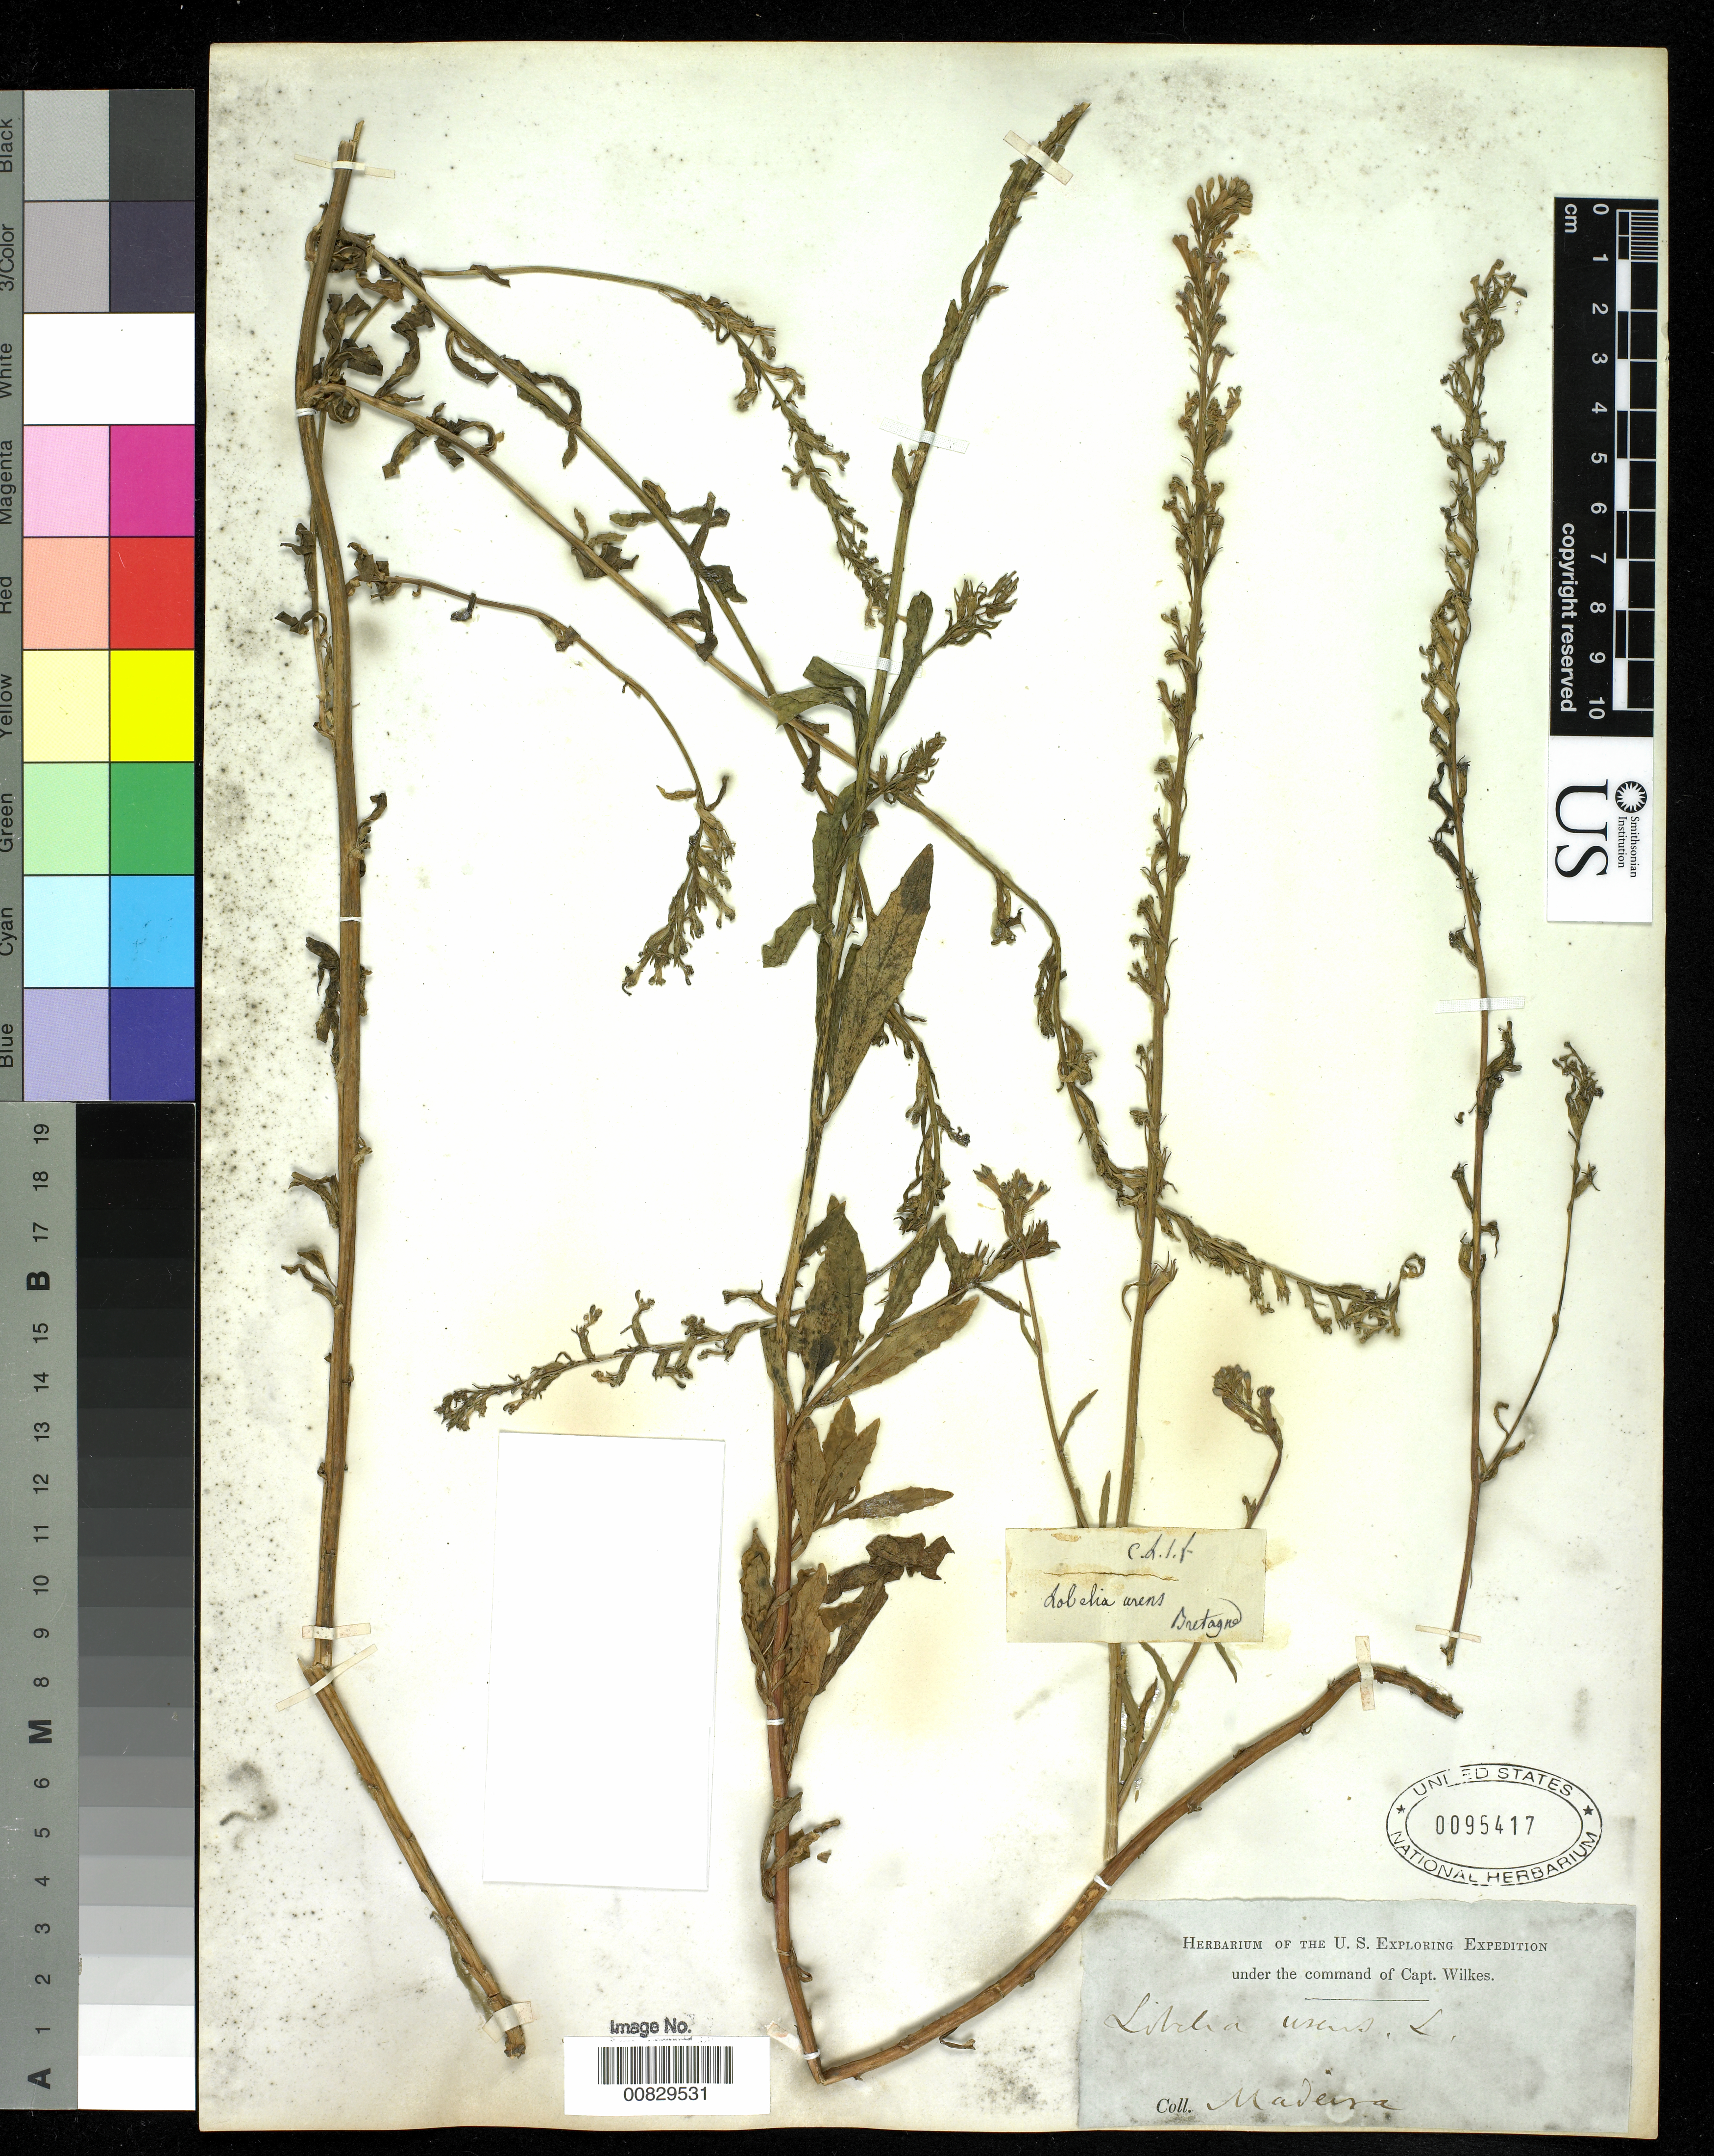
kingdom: Plantae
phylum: Tracheophyta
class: Magnoliopsida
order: Asterales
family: Campanulaceae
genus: Lobelia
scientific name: Lobelia urens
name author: L.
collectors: Wilkes Explor. Exped.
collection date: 1838/1842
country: Portugal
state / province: Madeira (Aut. Reg.)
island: Madeira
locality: Funchal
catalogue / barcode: US 95417